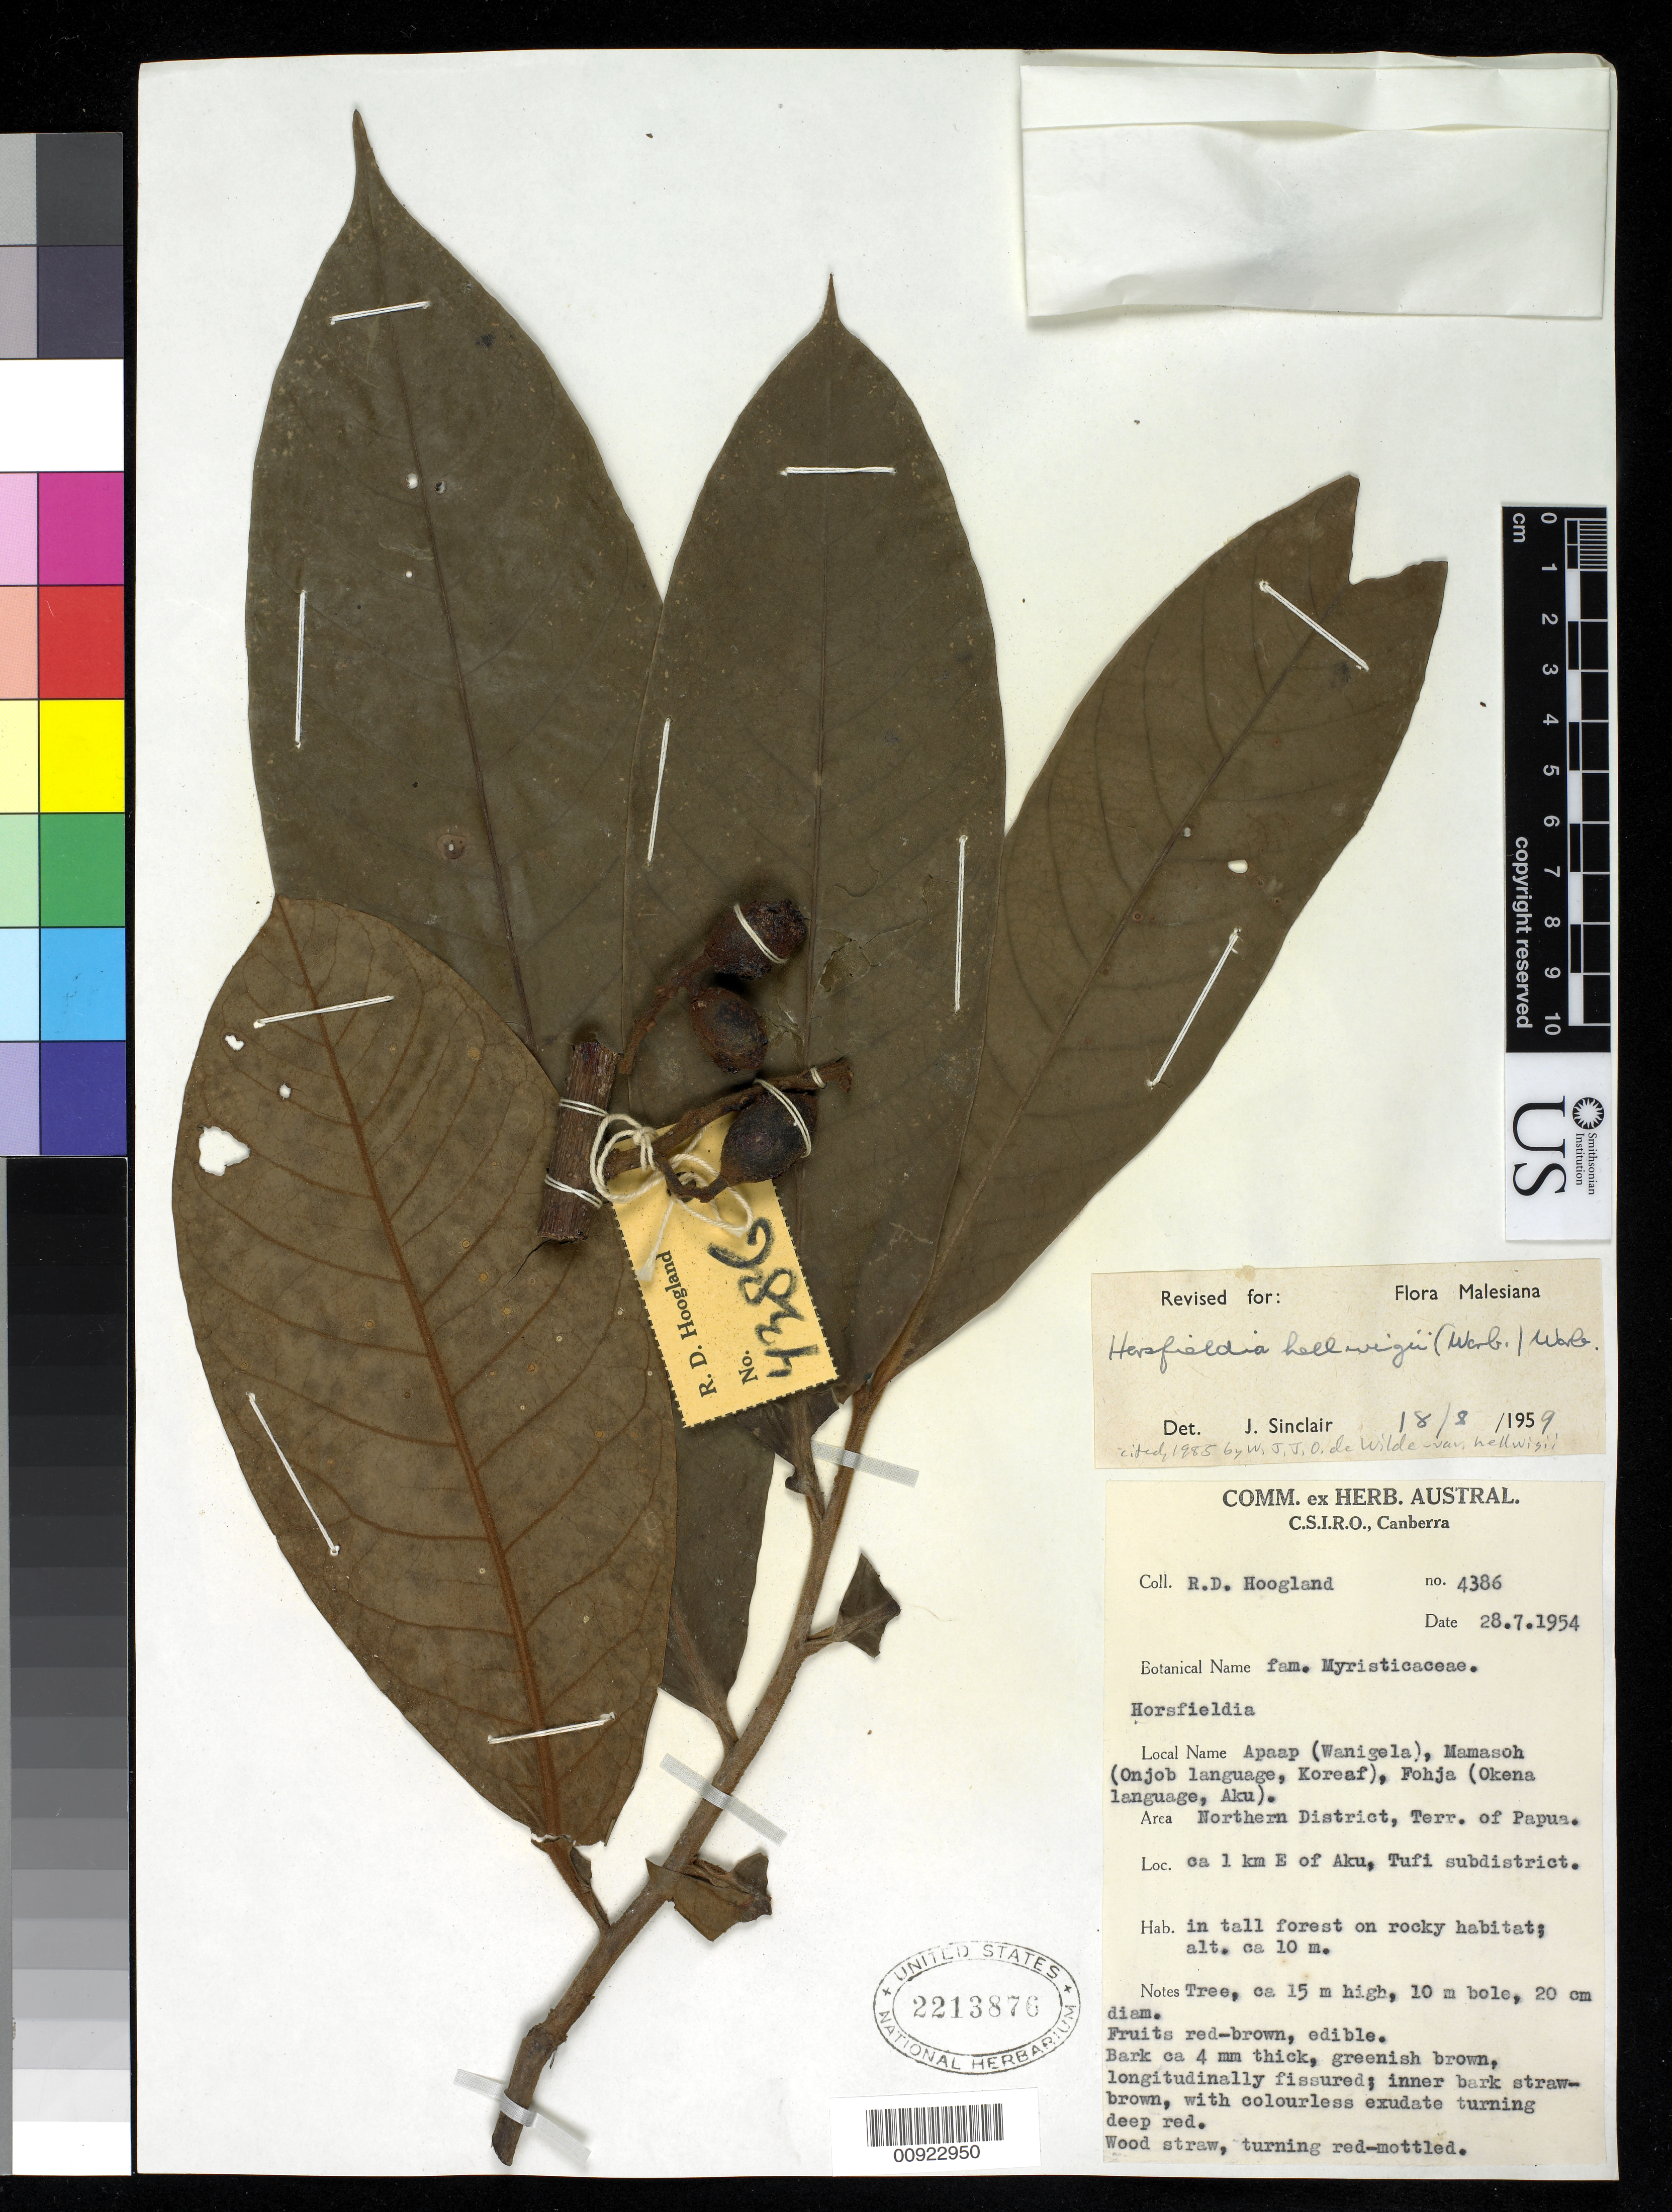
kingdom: Plantae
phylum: Tracheophyta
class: Magnoliopsida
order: Magnoliales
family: Myristicaceae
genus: Horsfieldia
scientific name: Horsfieldia hellwigii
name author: Warb.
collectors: R. D. Hoogland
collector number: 4386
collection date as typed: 28 Jul 1954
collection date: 1954-07-28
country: Papua New Guinea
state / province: Northern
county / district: Tufi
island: New Guinea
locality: ca 1 km E of Aku, Tufi subdistrict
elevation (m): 10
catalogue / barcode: US 2213876